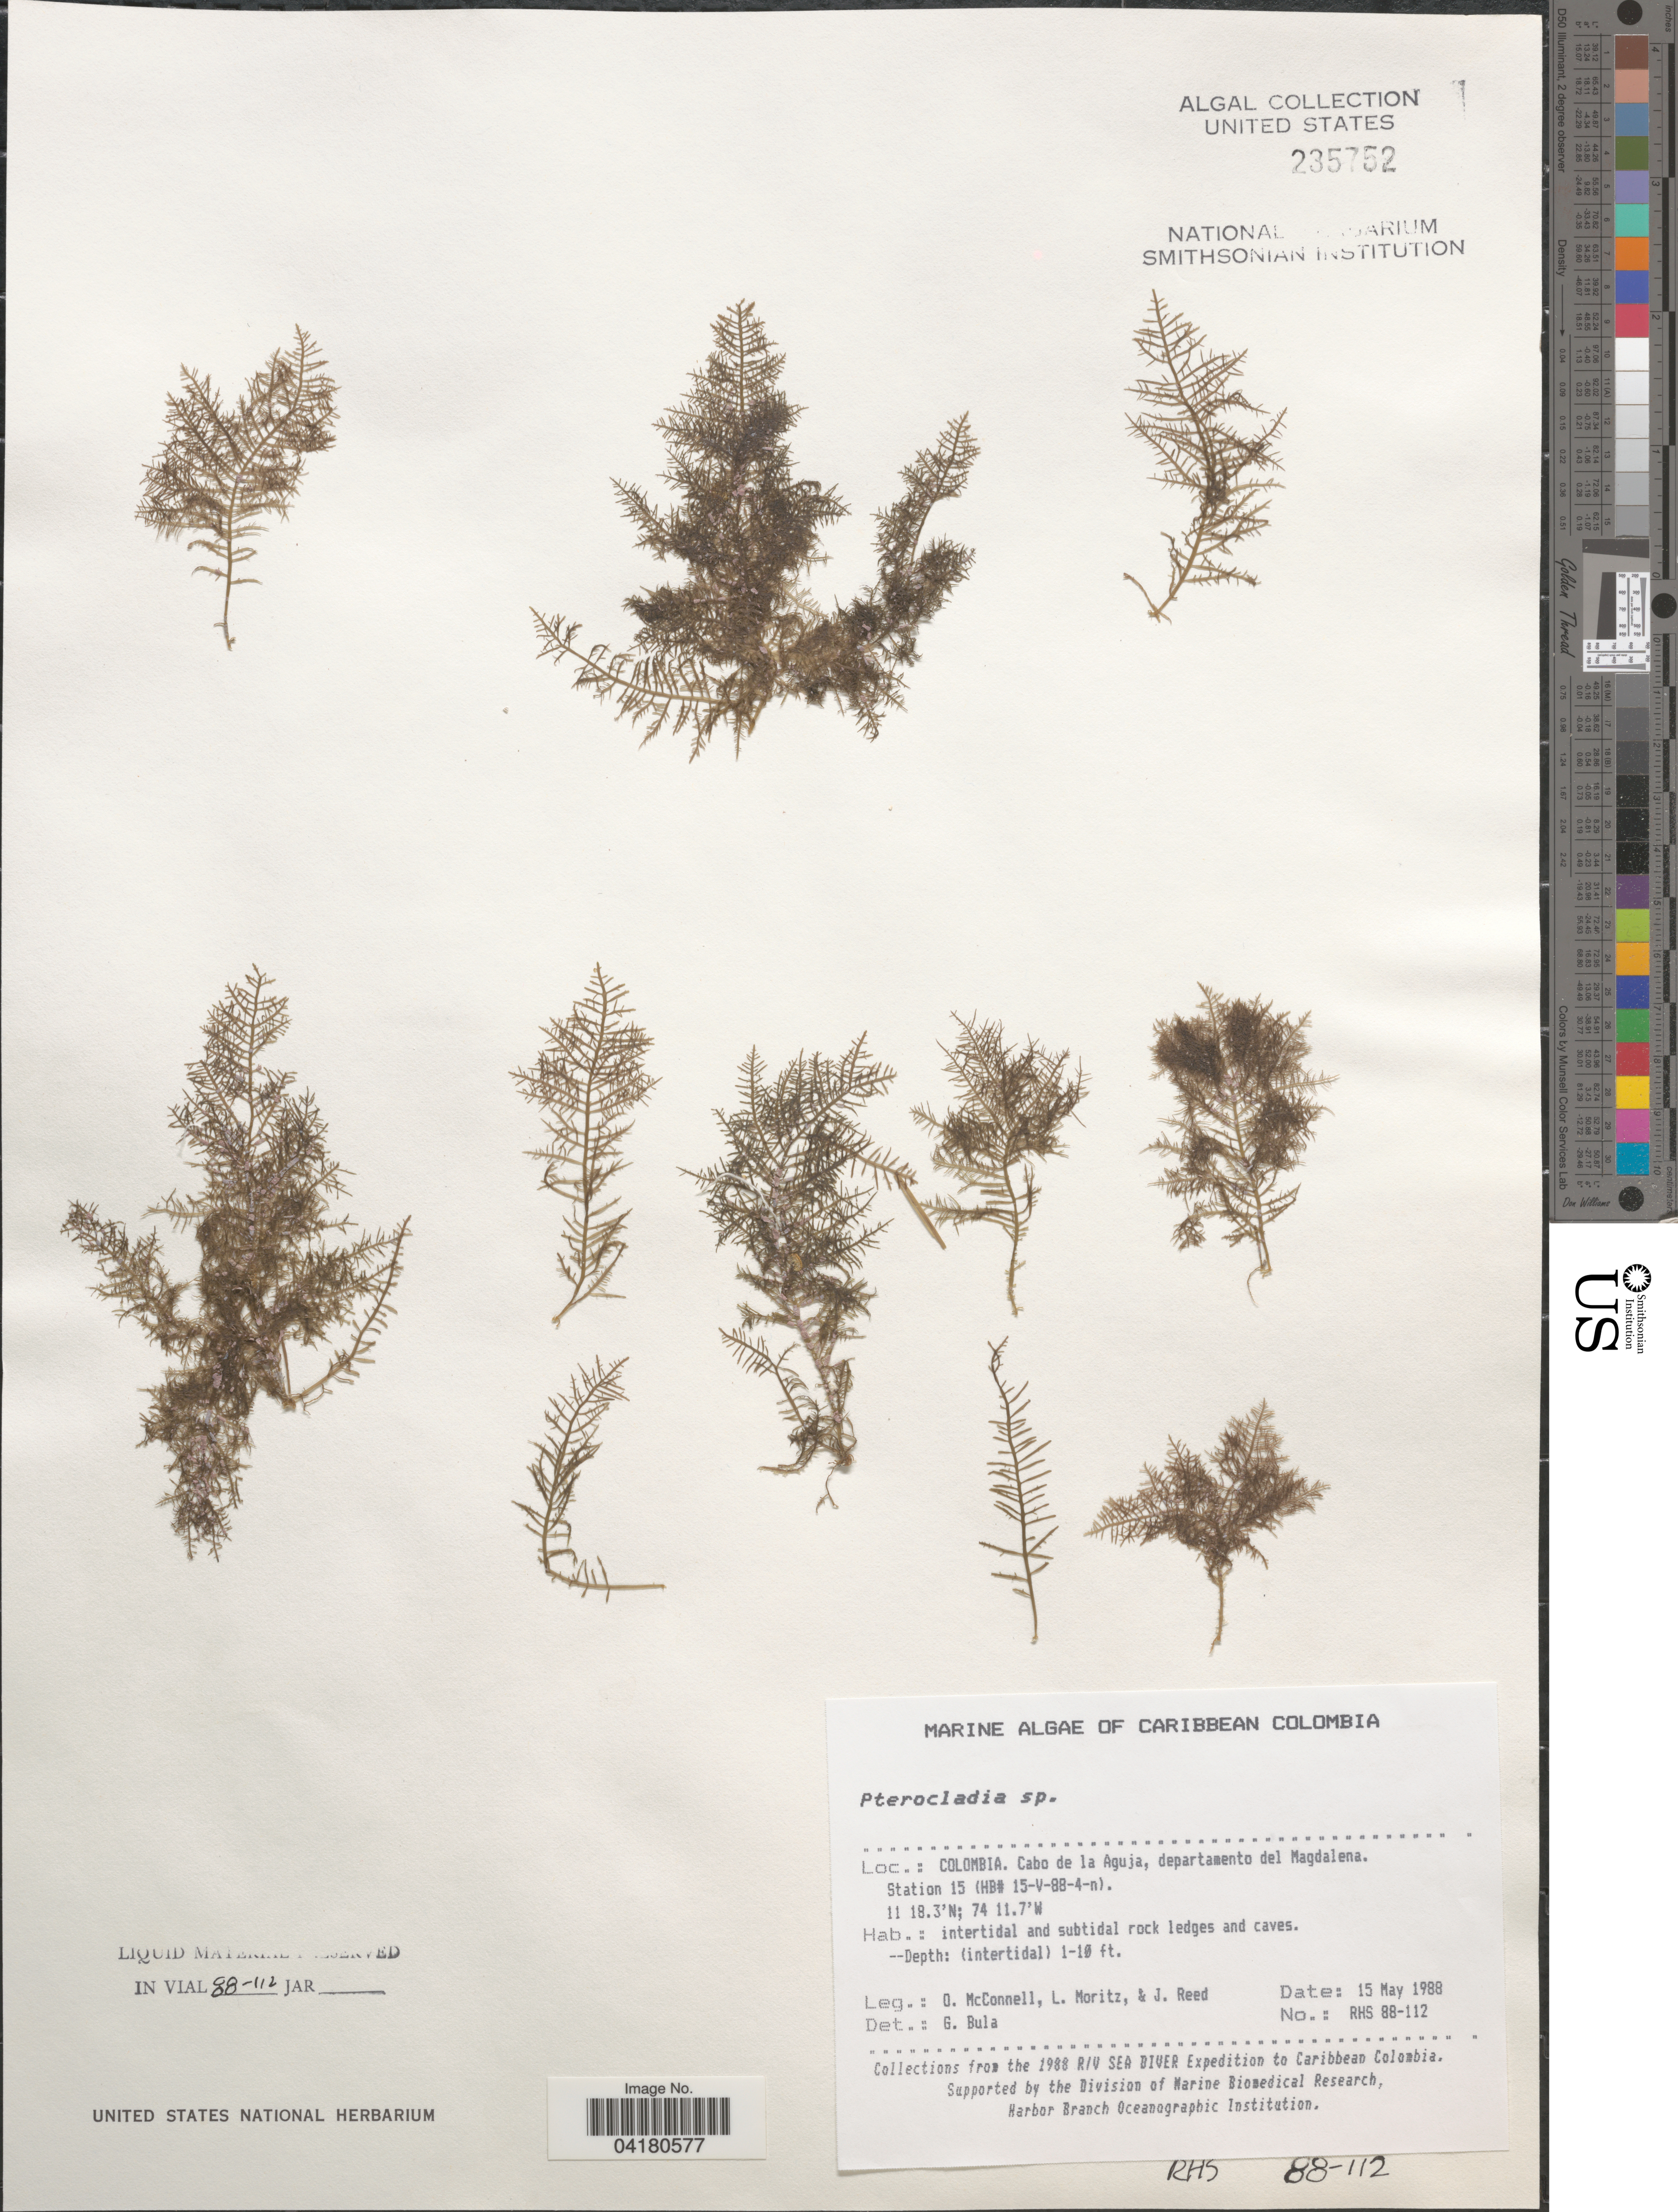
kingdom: Plantae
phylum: Rhodophyta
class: Florideophyceae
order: Gelidiales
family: Pterocladiaceae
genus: Pterocladia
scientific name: Pterocladia sp.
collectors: O. McConnell, Mortiz & J. Reed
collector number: RHS 88-112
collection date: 1988-05-15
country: Colombia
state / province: Magdalena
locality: Caribbean Colombia. Cabo de la Aguja, departamento del Magdalena. Station 15 (HB# 15-V-88-4-n). The 1988 R/V Sea Diver Expedition to Caribbean Colombia.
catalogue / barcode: US 235752